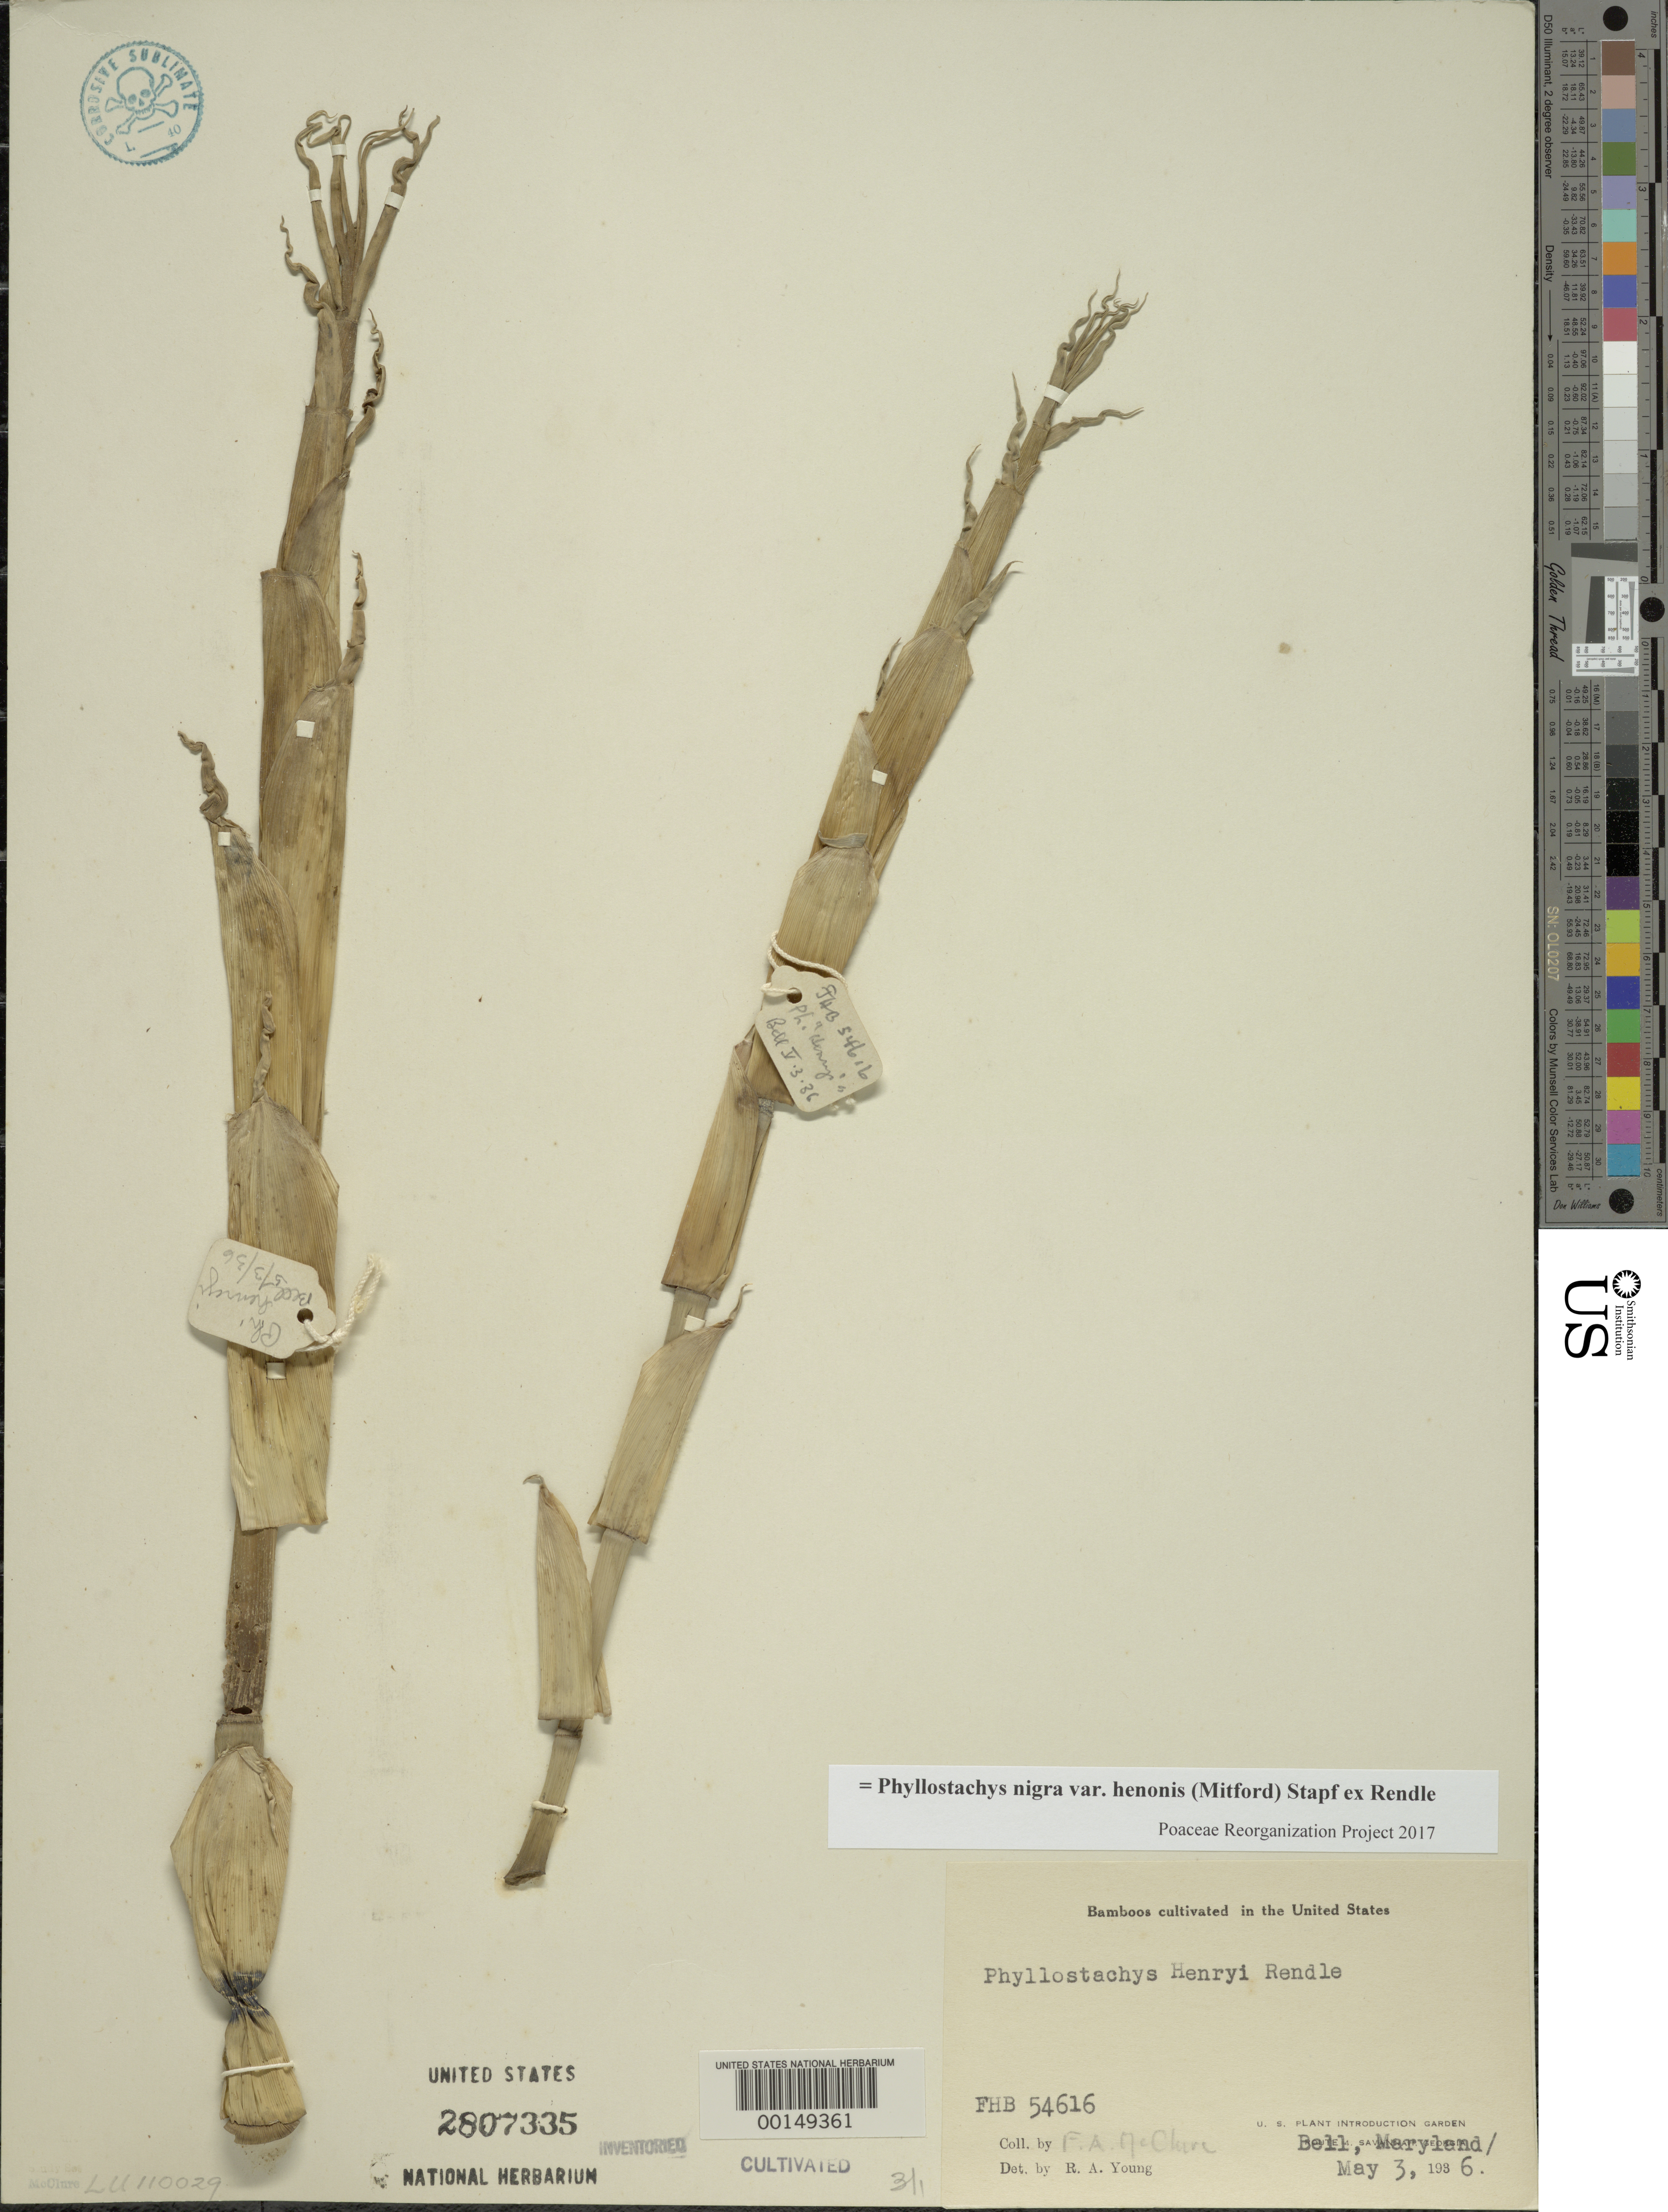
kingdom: Plantae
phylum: Tracheophyta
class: Liliopsida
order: Poales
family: Poaceae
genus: Phyllostachys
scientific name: Phyllostachys nigra var. henonis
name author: (Mitford) Stapf ex Rendle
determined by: Poaceae Reorganization Project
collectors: F. A. McClure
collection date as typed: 03 May 1936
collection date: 1936-05-03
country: United States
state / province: Maryland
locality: Bell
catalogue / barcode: US 2807335